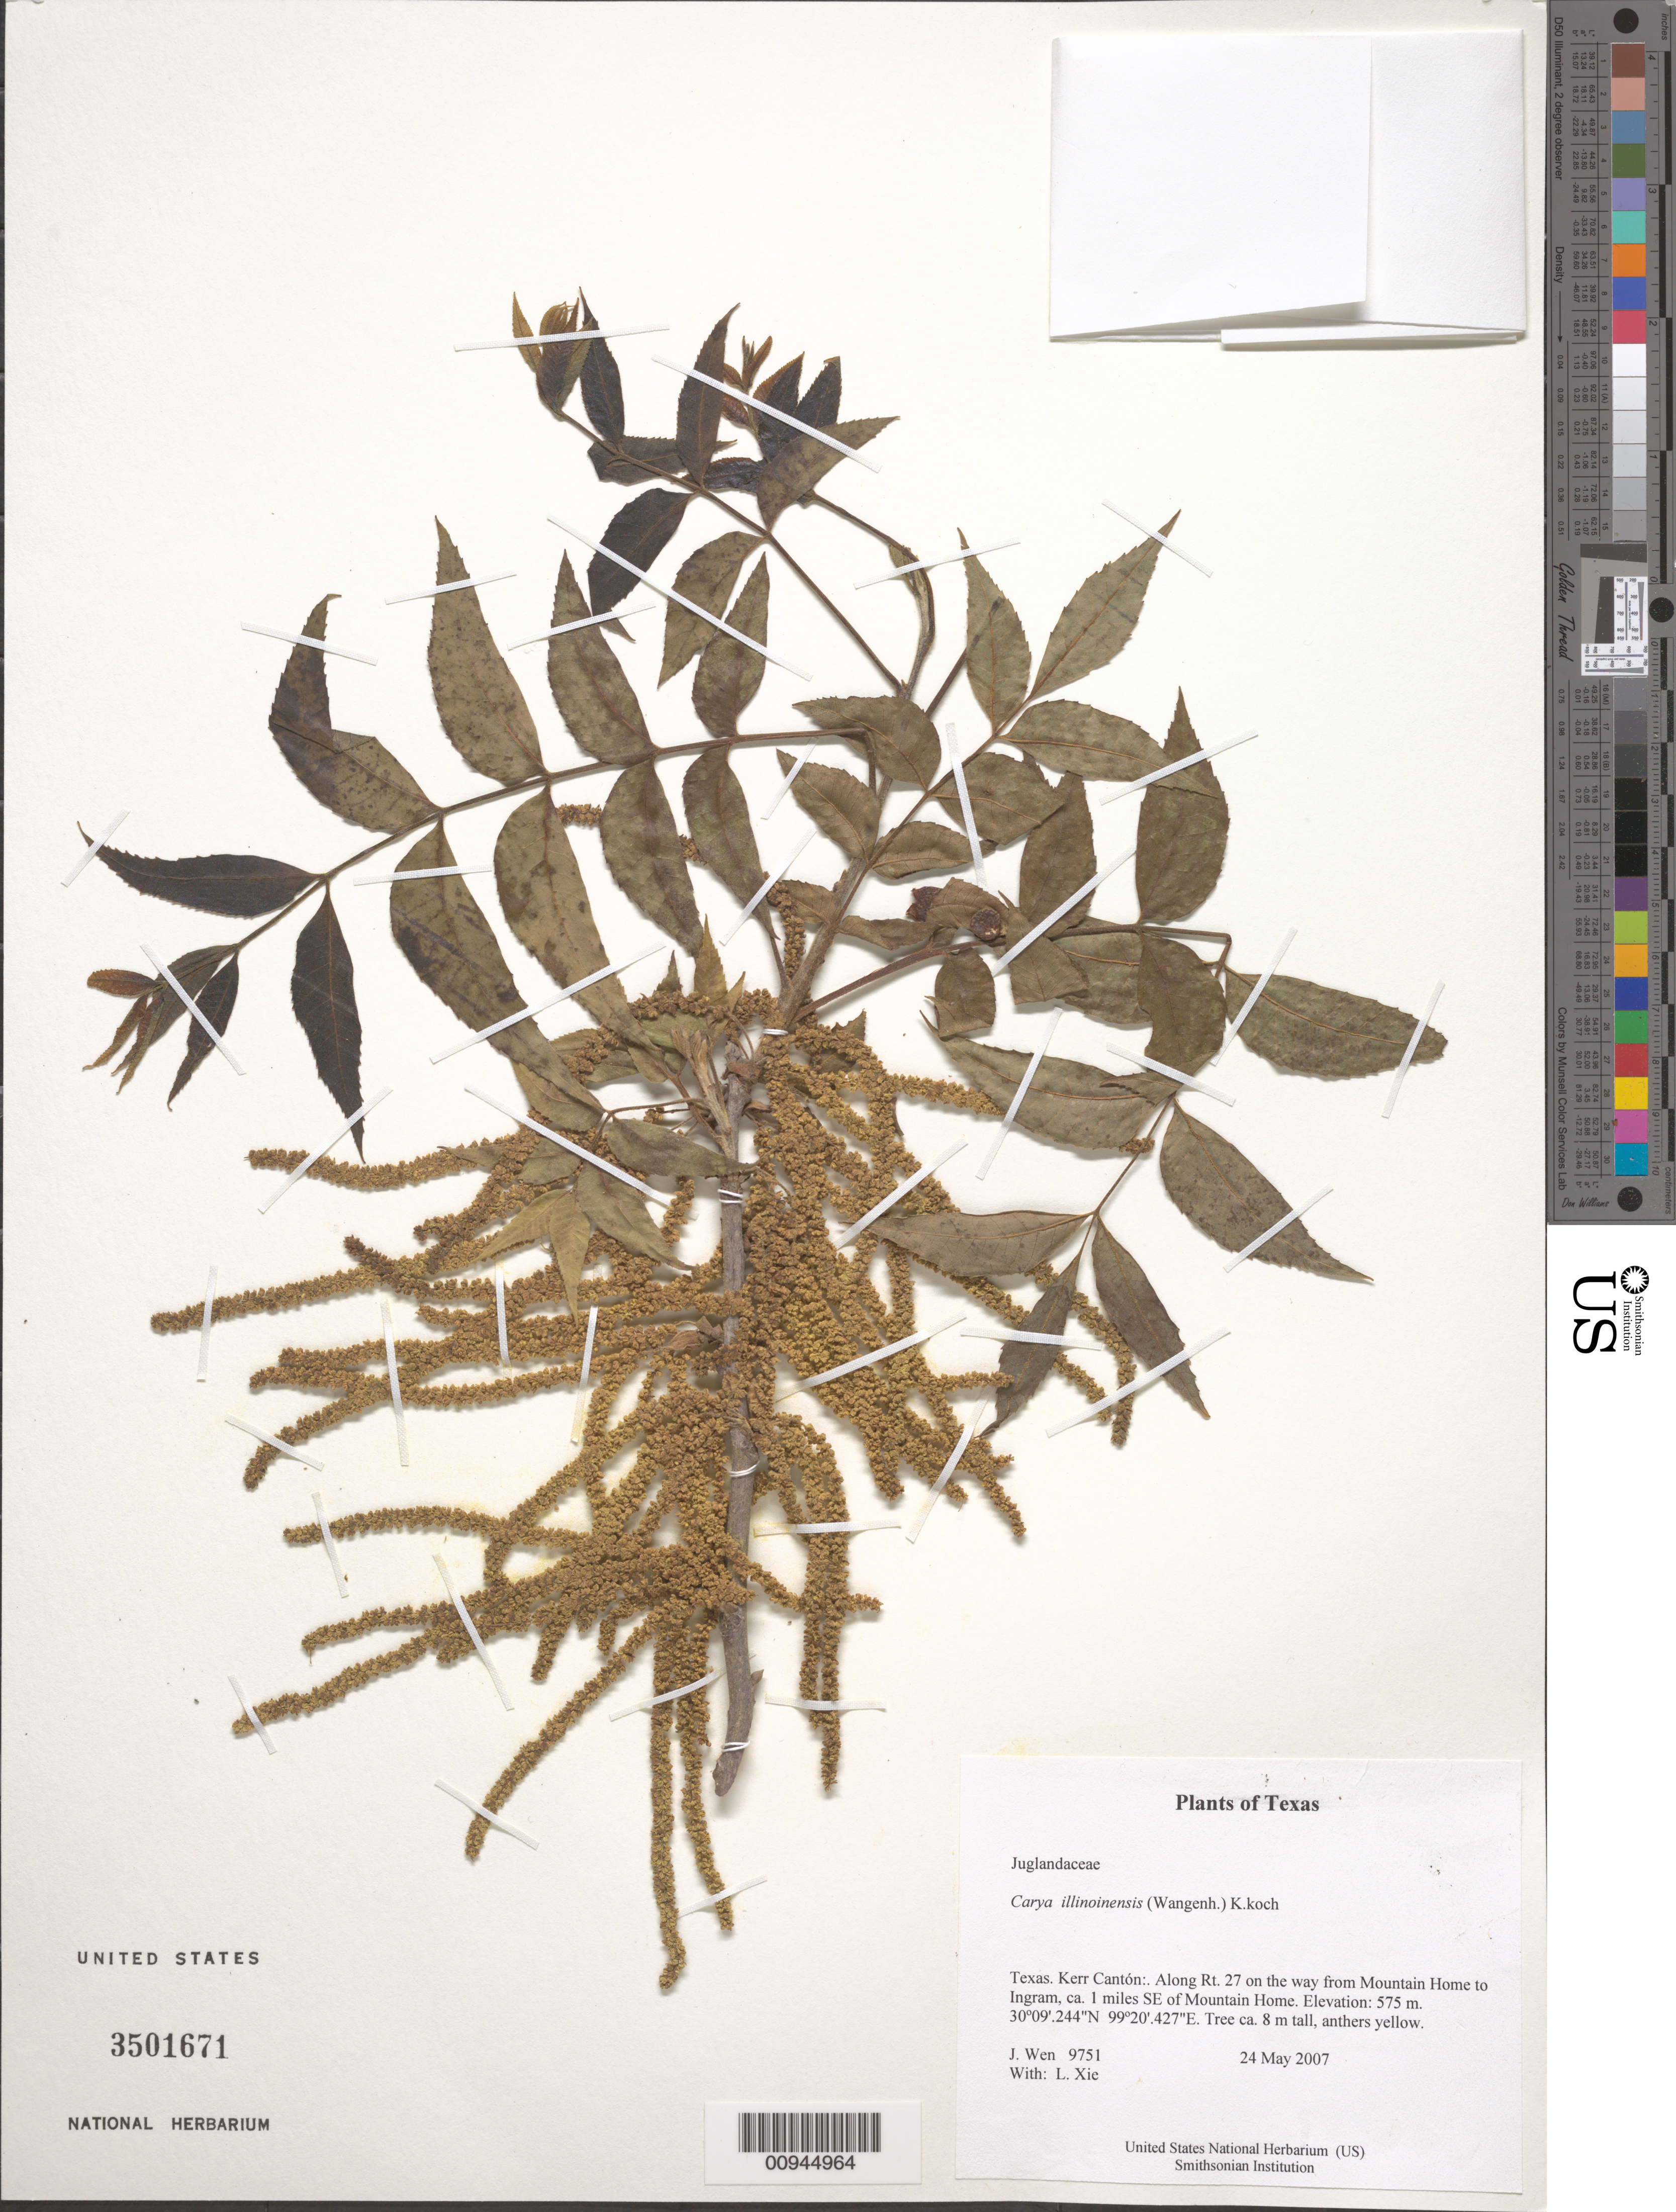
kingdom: Plantae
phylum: Tracheophyta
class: Magnoliopsida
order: Fagales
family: Juglandaceae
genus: Carya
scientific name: Carya illinoinensis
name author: (Wangenh.) K. Koch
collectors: J. Wen & L. Xie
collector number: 9751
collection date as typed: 24 May 2007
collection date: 2007-05-24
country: United States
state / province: Texas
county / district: Kerr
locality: Along Rt. 27 on the way from Mountain Home to Ingram, ca. 1 miles SE of Mountain Home.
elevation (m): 575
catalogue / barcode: US 3501671